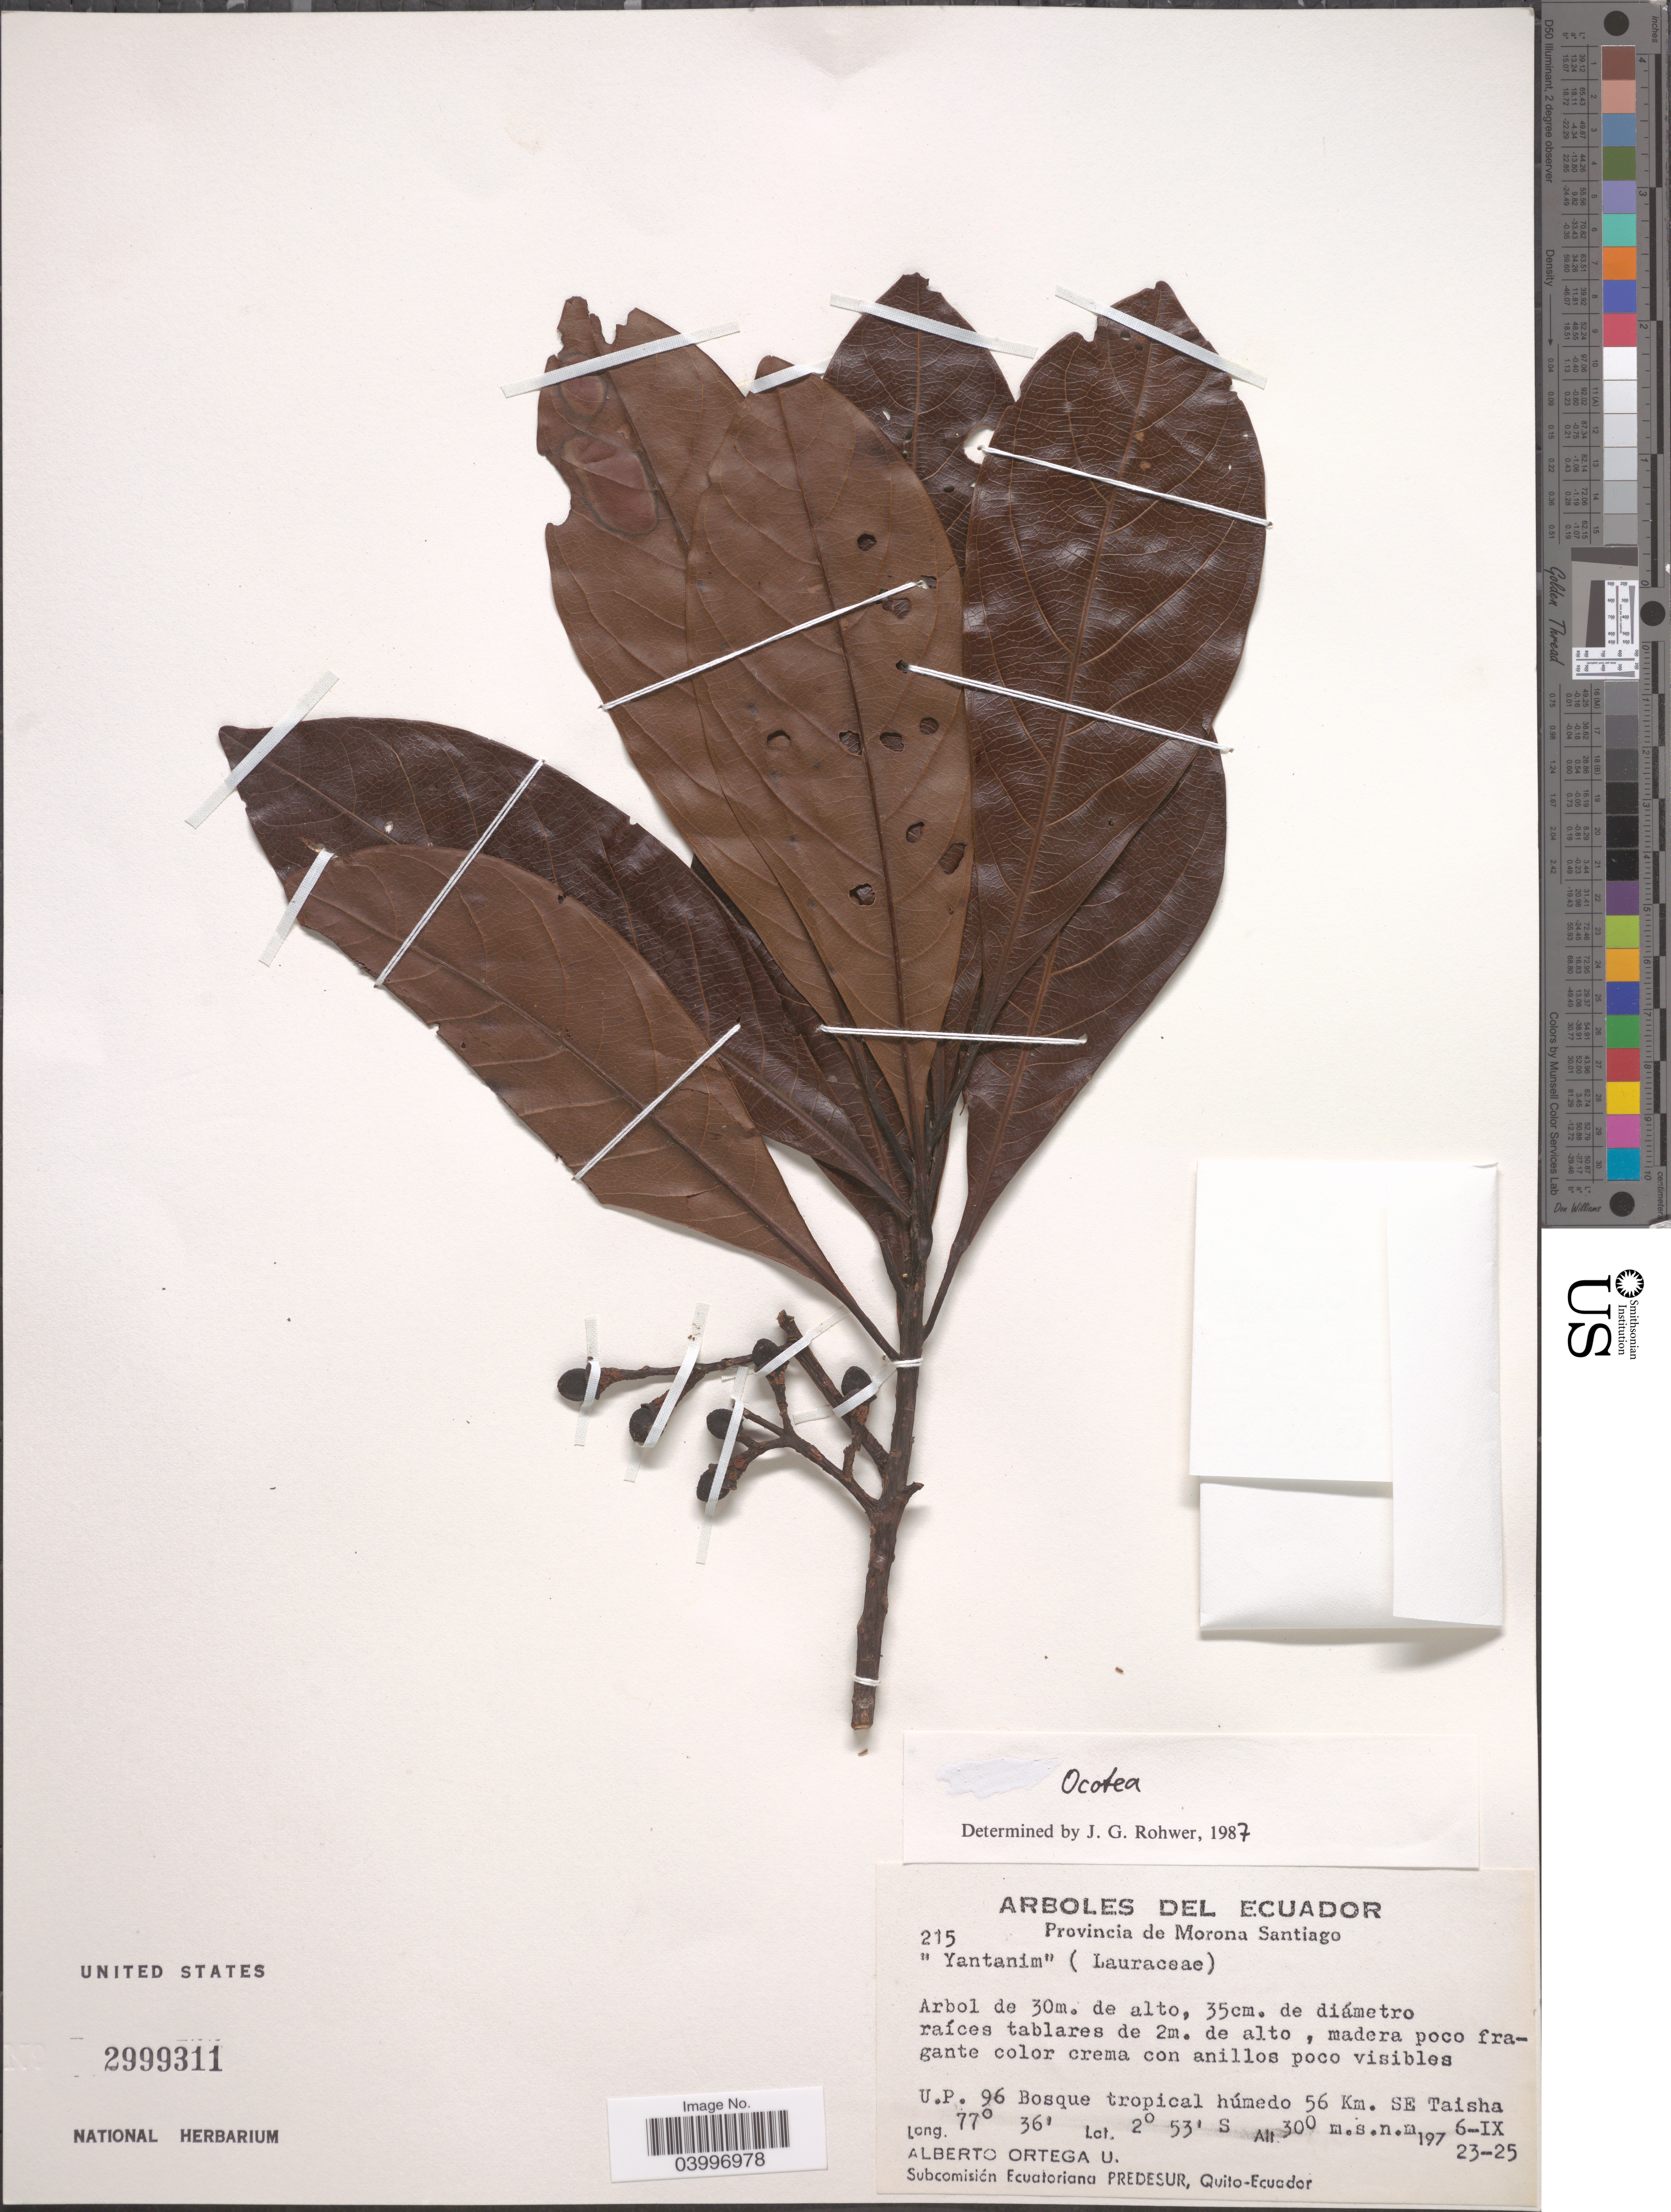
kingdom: Plantae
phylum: Tracheophyta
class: Magnoliopsida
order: Laurales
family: Lauraceae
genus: Ocotea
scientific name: Ocotea sp.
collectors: A. T. Ortega U.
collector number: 215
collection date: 1976-09-23/1976-09-25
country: Ecuador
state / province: Morona-Santiago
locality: U.P. 96 Bosque tropical húmedo 56 Km. SE Taisha.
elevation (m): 300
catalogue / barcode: US 2999311